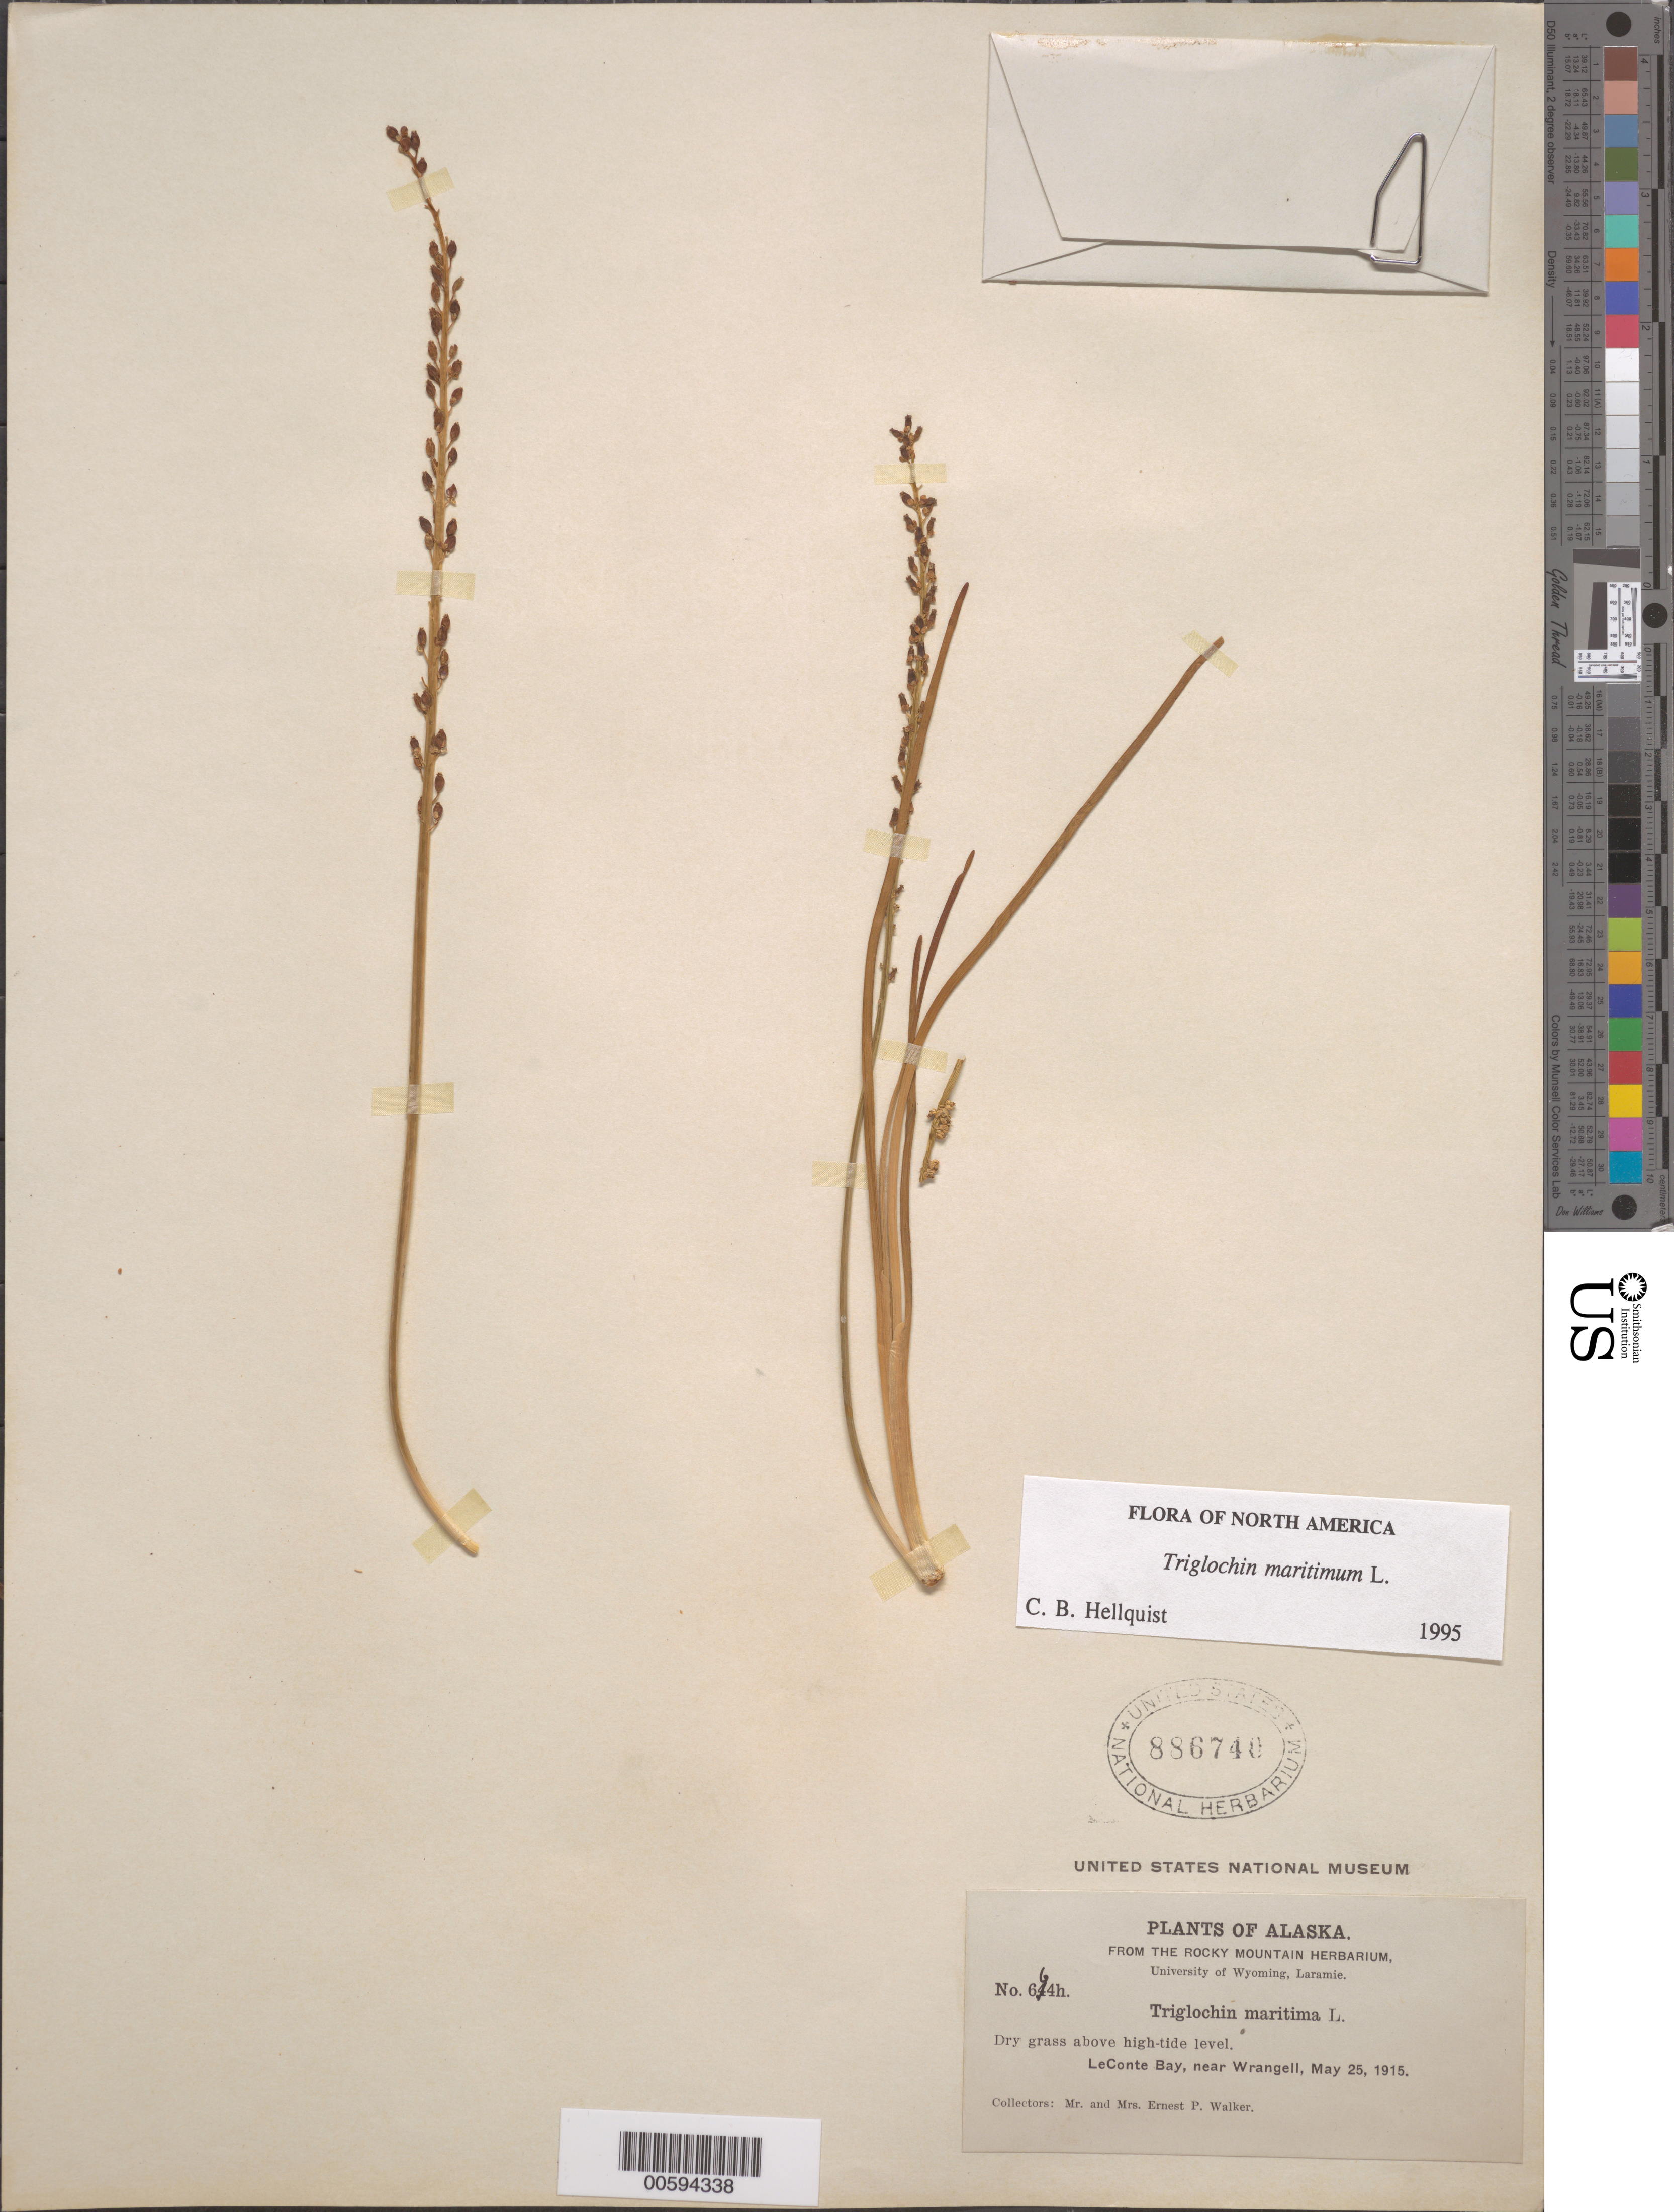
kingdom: Plantae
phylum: Tracheophyta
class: Liliopsida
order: Alismatales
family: Juncaginaceae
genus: Triglochin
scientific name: Triglochin maritima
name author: L.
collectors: E. Walker & E. Walker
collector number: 664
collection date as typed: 25 May 1915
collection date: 1915-05-25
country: United States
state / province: Alaska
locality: LeConte Bay, near Wrangell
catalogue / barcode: US 886740